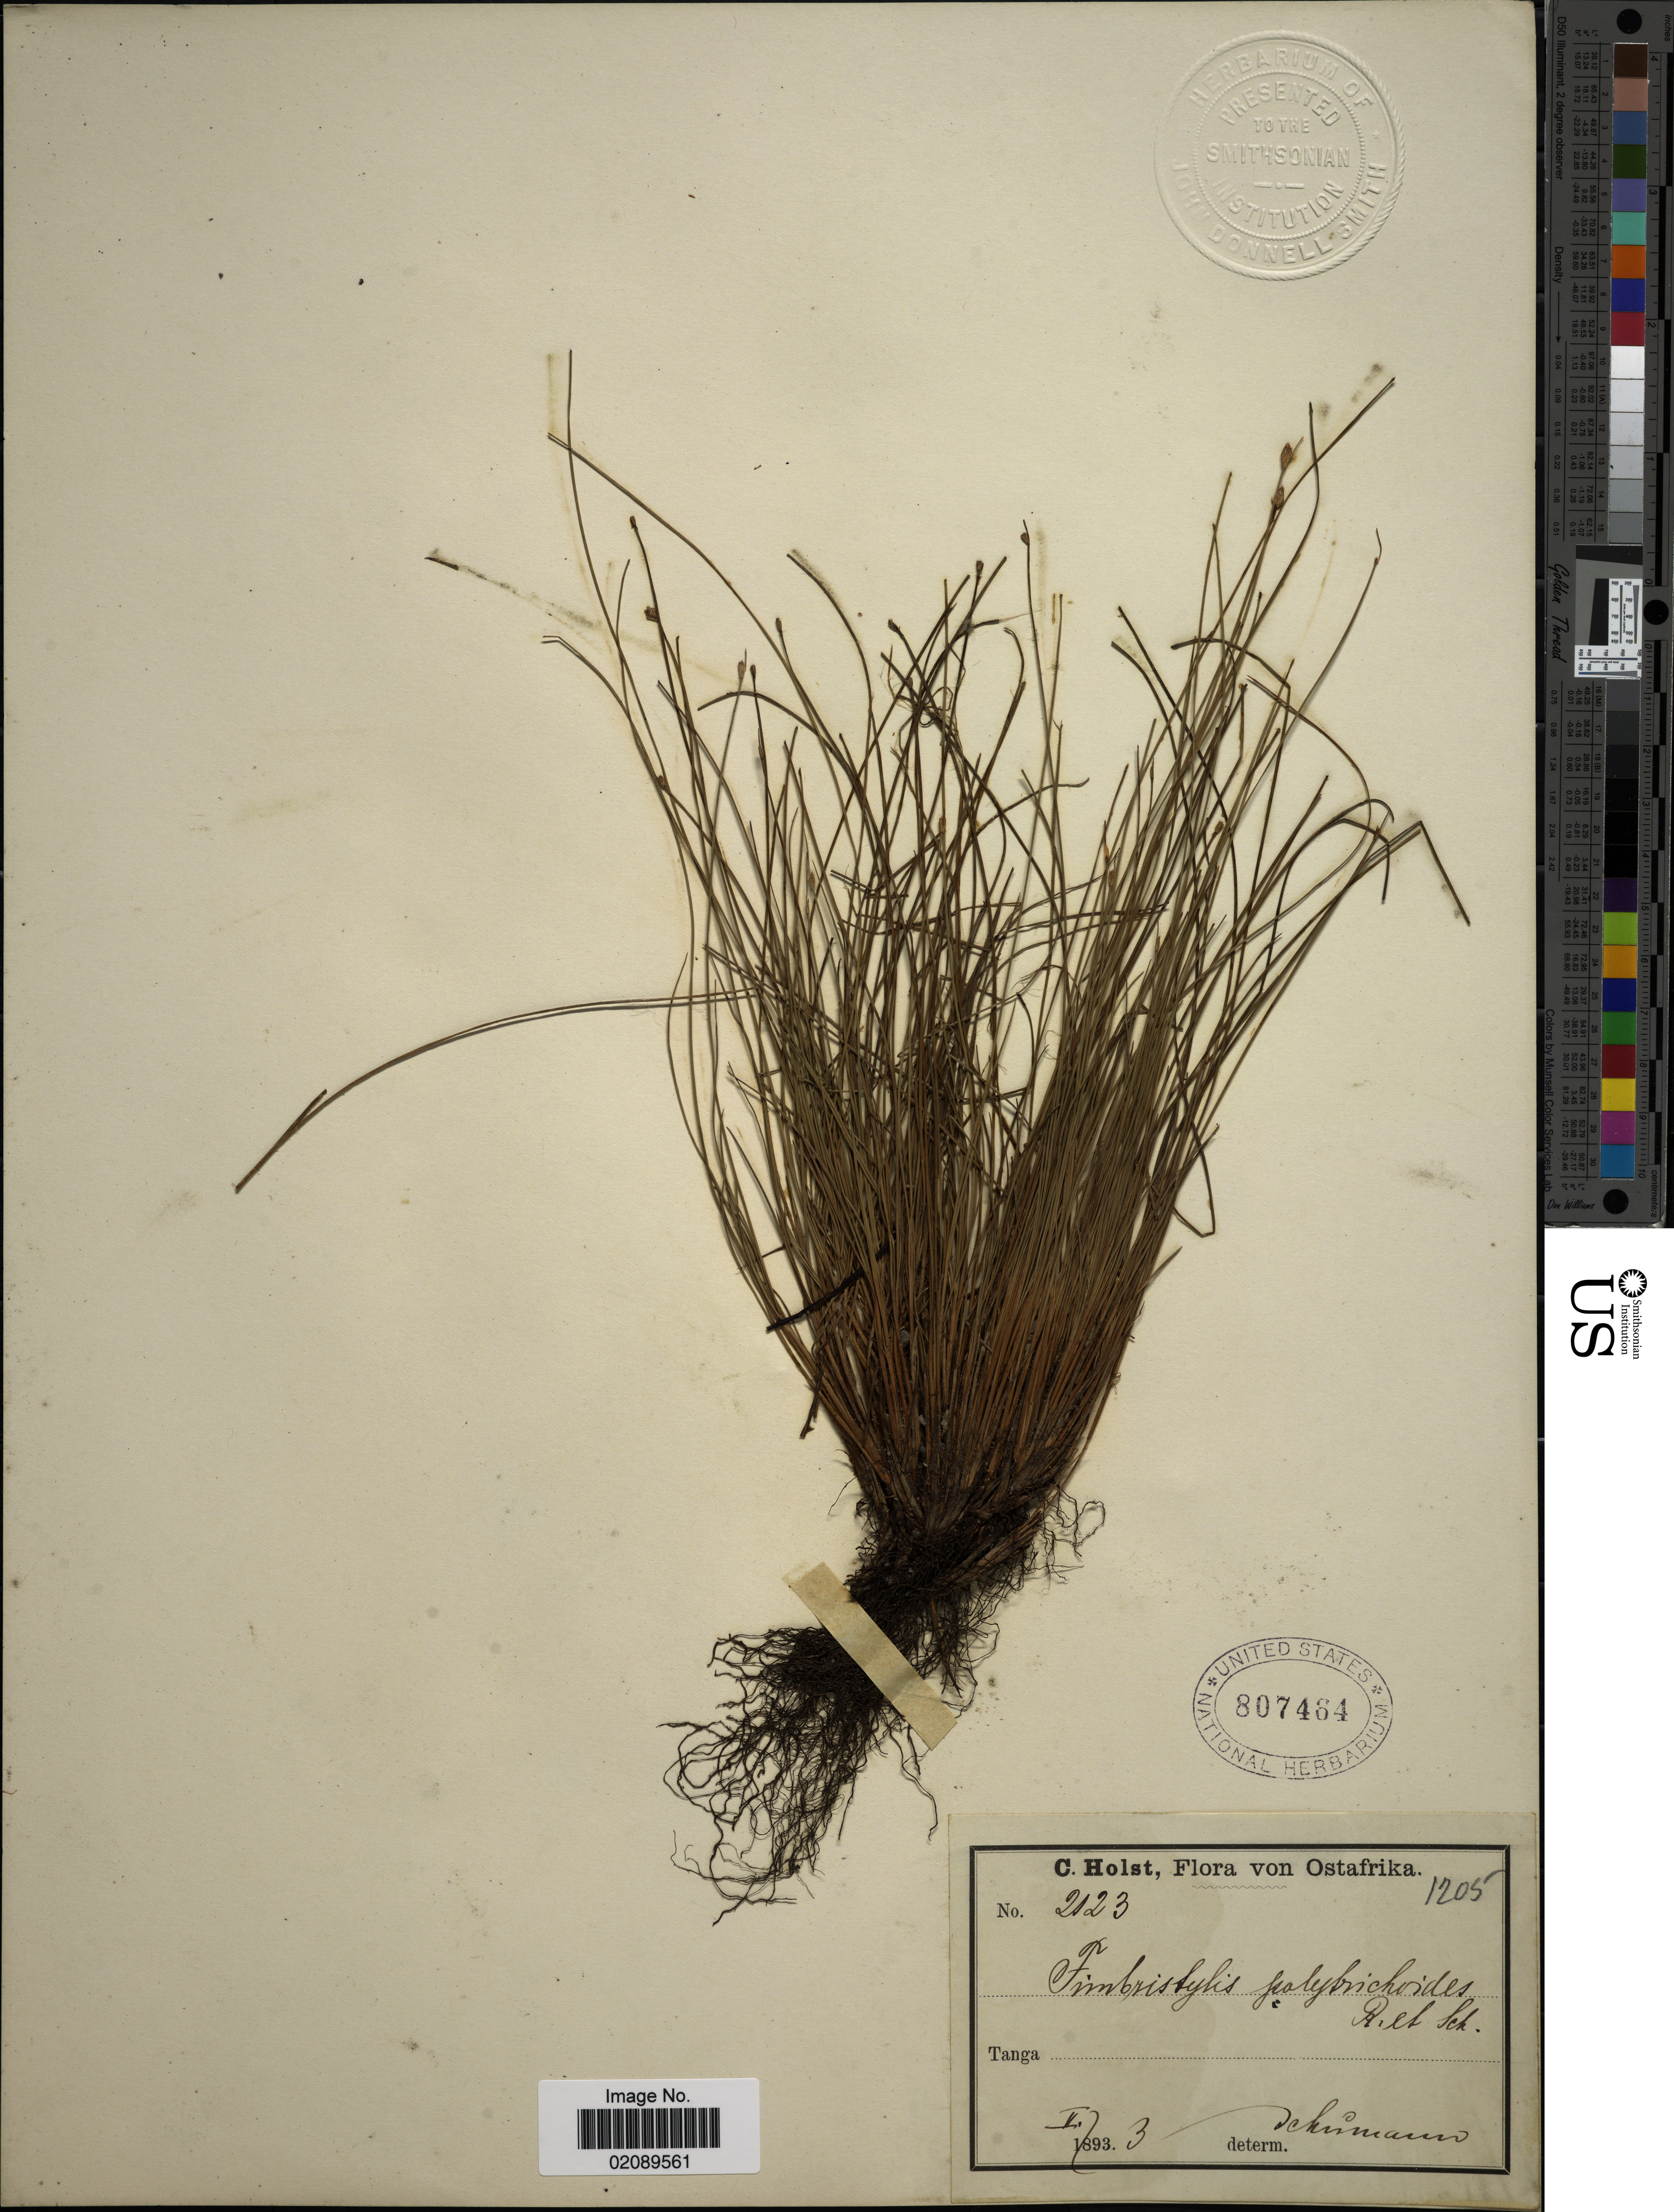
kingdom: Plantae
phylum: Tracheophyta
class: Liliopsida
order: Poales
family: Cyperaceae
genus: Fimbristylis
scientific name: Fimbristylis polytrichoides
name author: (Retz.) Vahl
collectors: C. H. Holst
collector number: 2123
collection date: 1893-02-03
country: Tanzania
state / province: Tanga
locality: Ostafrika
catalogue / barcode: US 807464